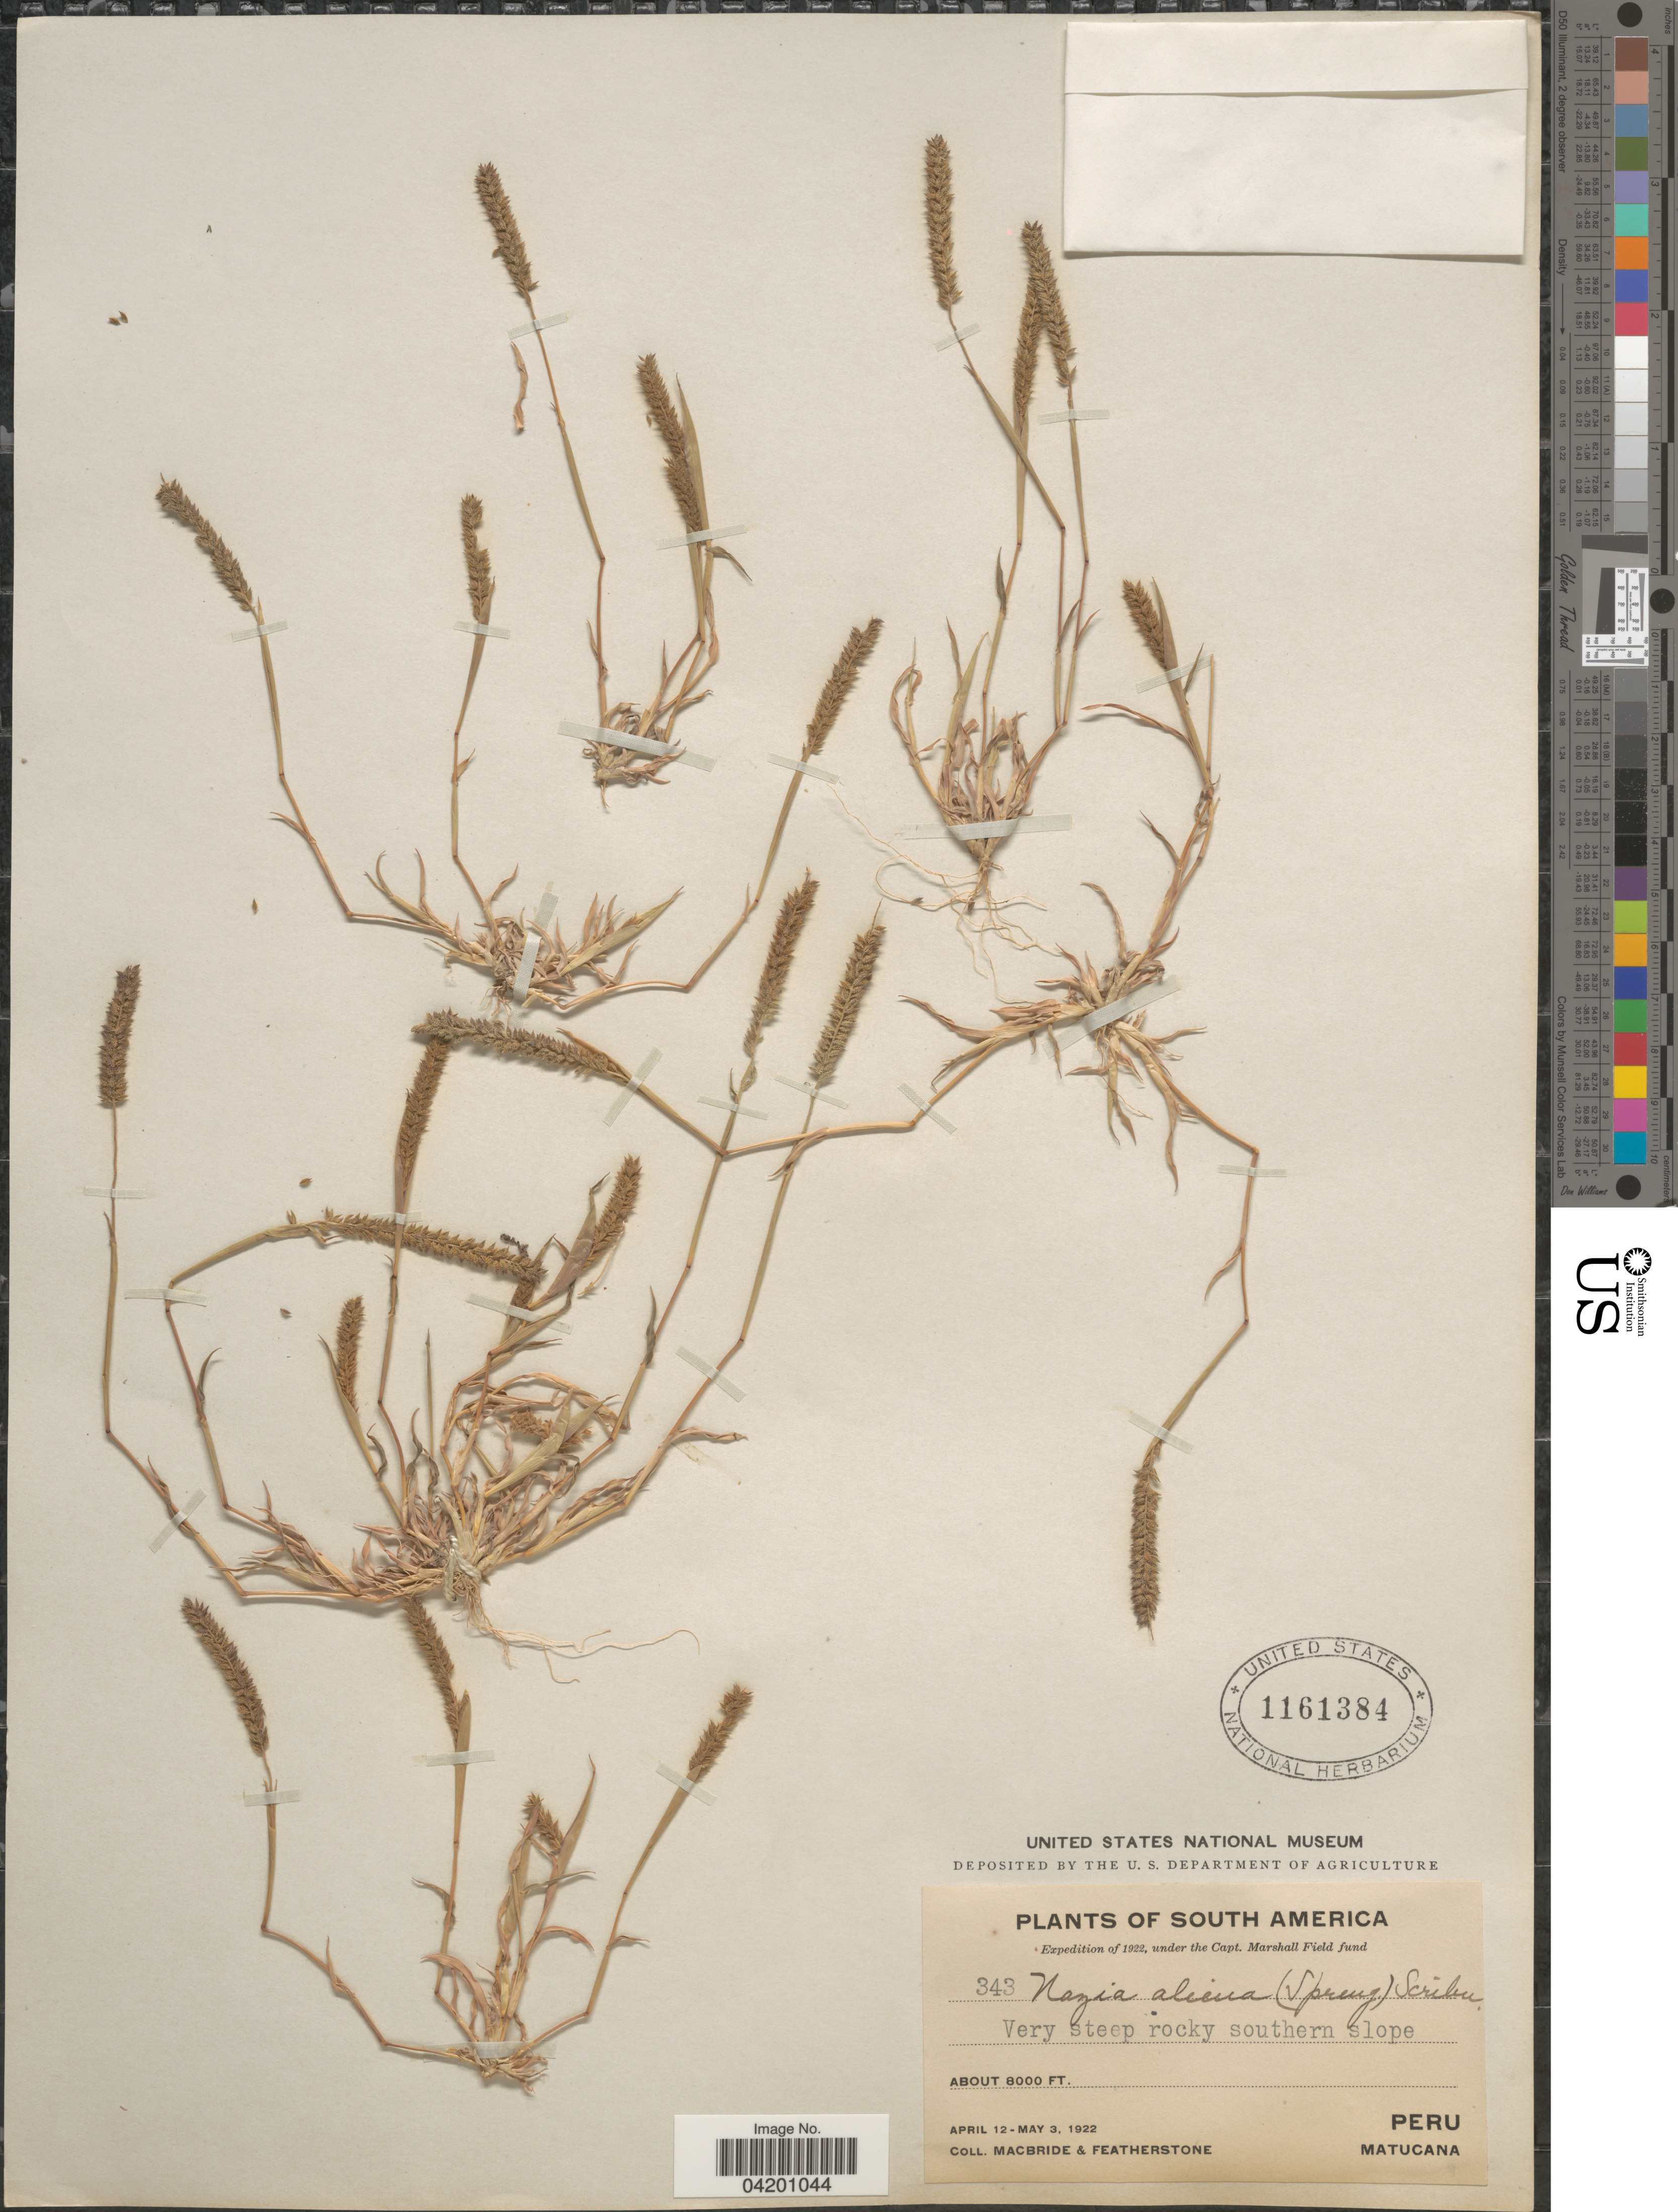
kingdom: Plantae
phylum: Tracheophyta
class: Liliopsida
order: Poales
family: Poaceae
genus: Tragus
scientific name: Tragus berteronianus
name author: Schult.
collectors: Macbride, -- & -. Featherstone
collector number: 343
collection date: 1922-04-12/1922-05-03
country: Peru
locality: Expedition of 1922. Very steep rocky southern slope. Matucana.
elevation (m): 2438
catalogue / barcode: US 1161384